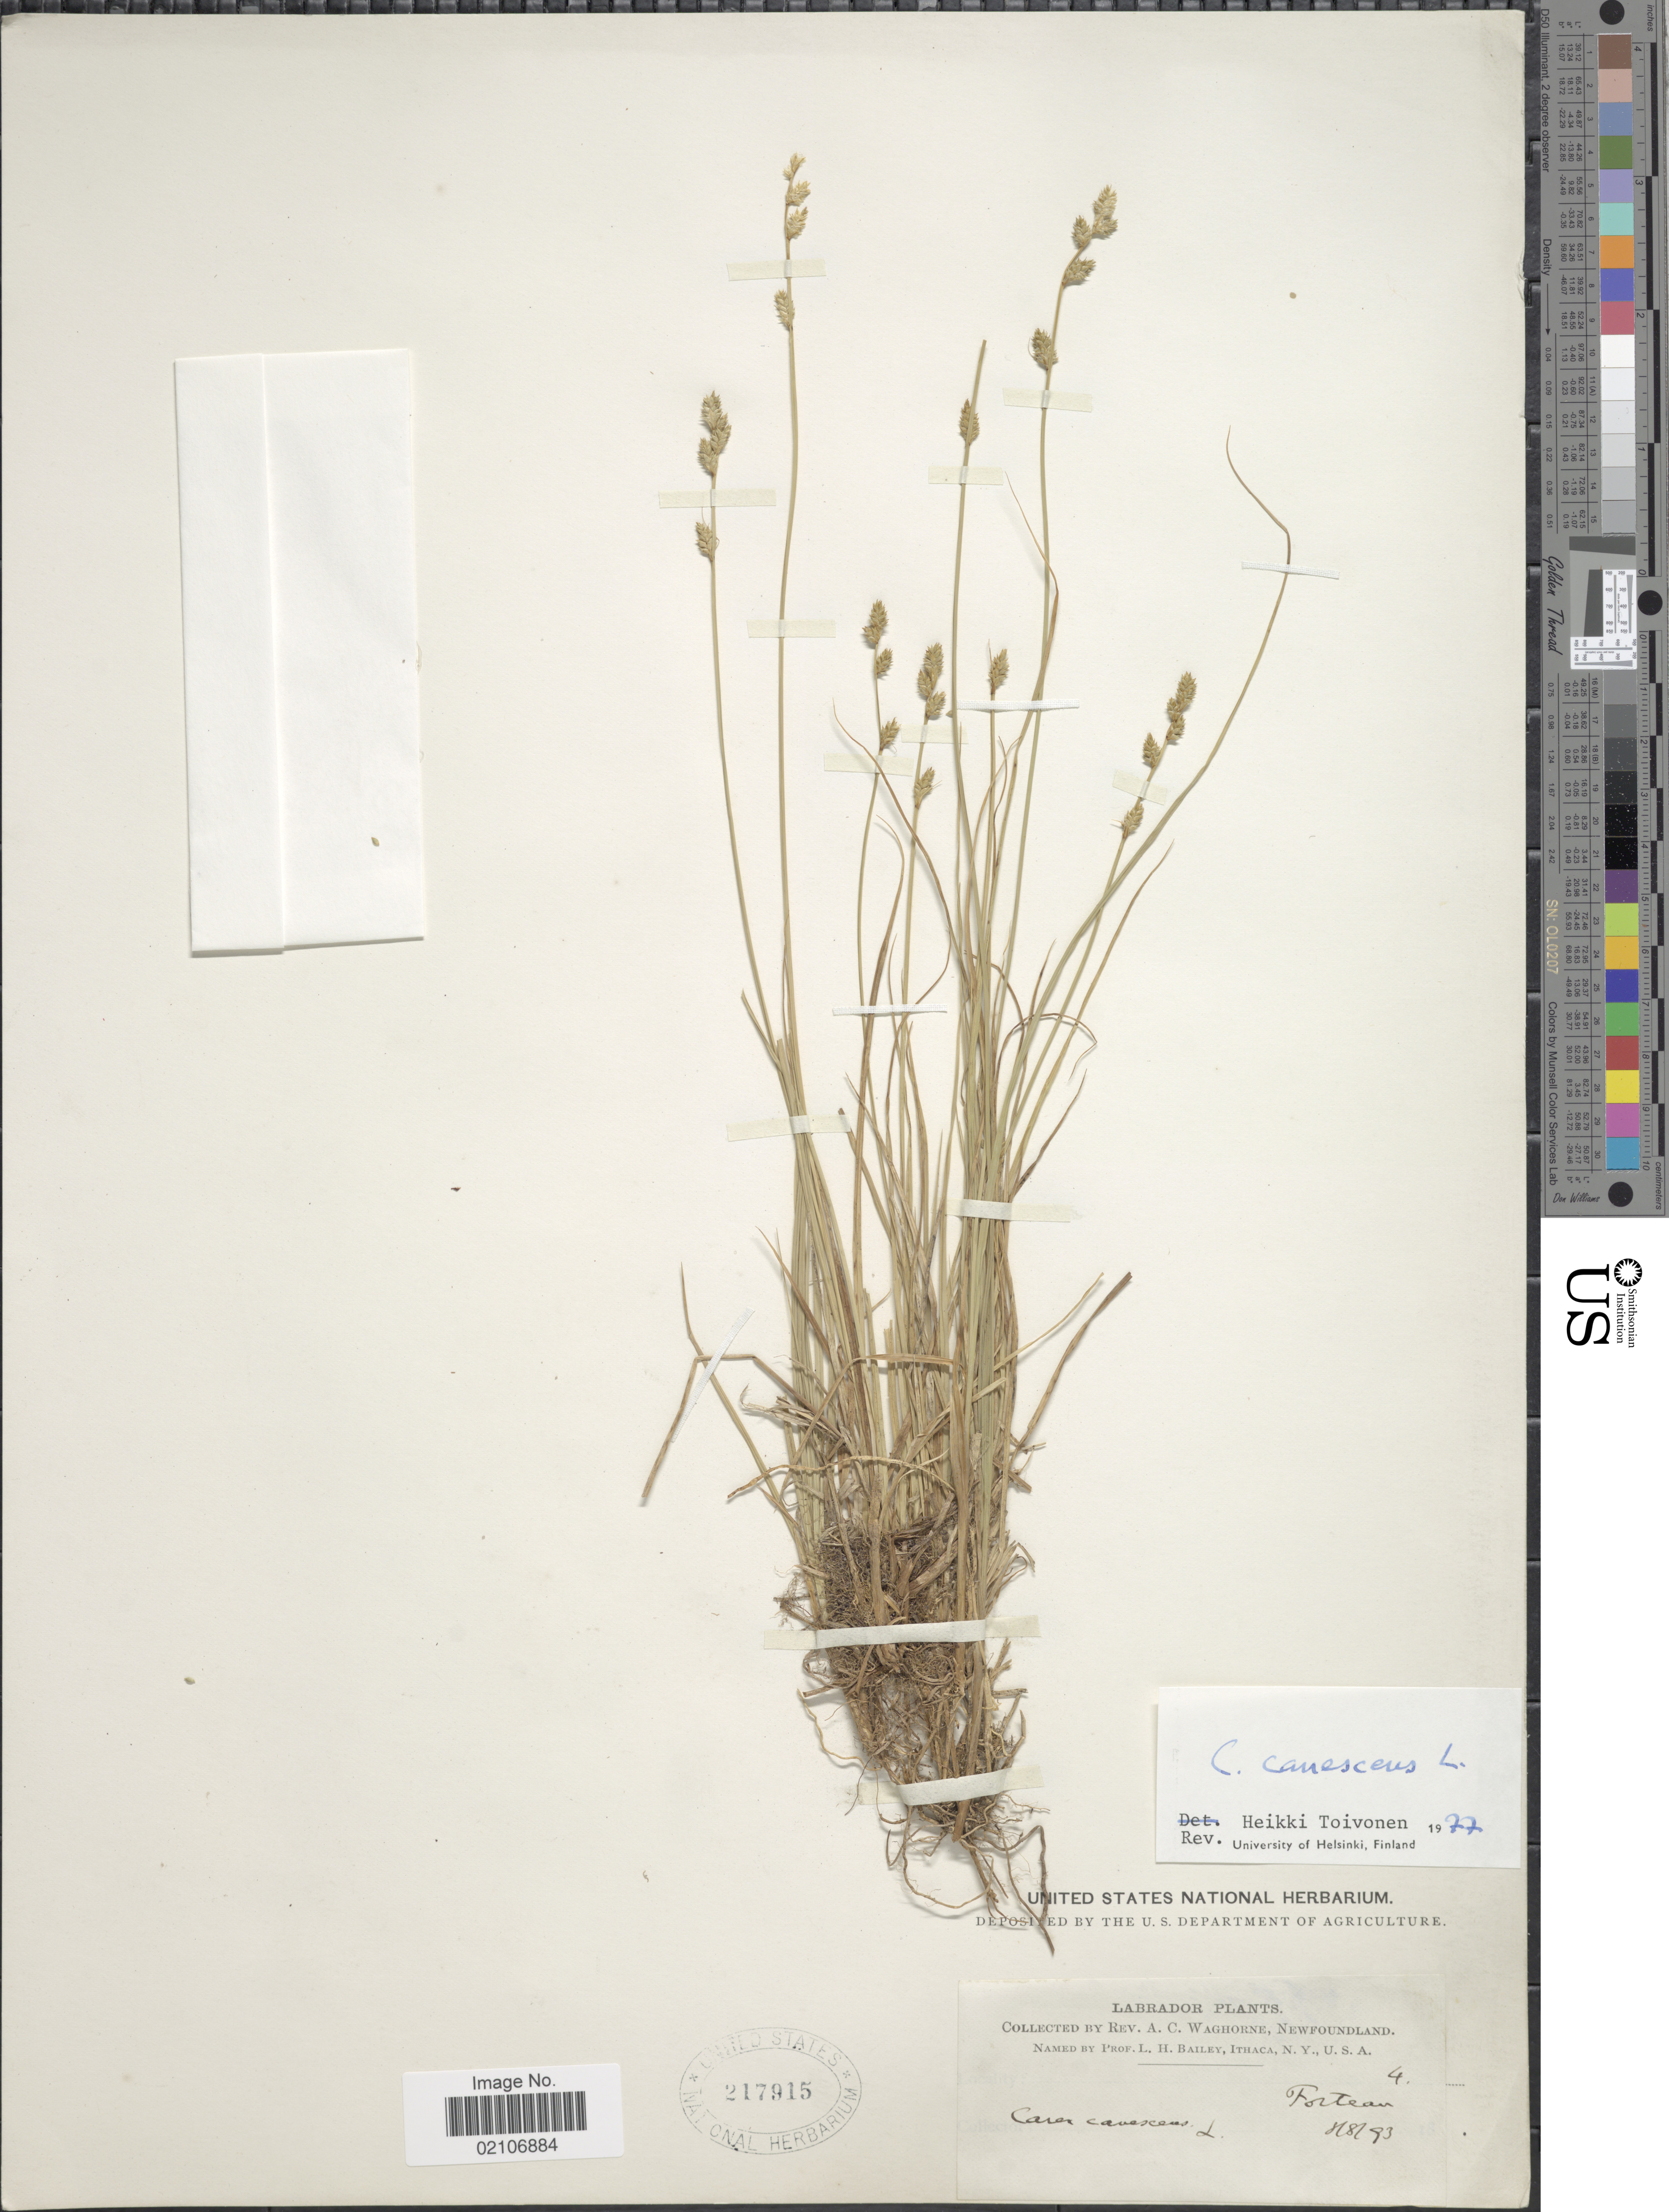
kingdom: Plantae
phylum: Tracheophyta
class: Liliopsida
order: Poales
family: Cyperaceae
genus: Carex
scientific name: Carex canescens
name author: L.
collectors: A. Waghorne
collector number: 4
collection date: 1893-08-08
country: Canada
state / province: Newfoundland and Labrador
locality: Labrador, Forteau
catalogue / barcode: US 217915